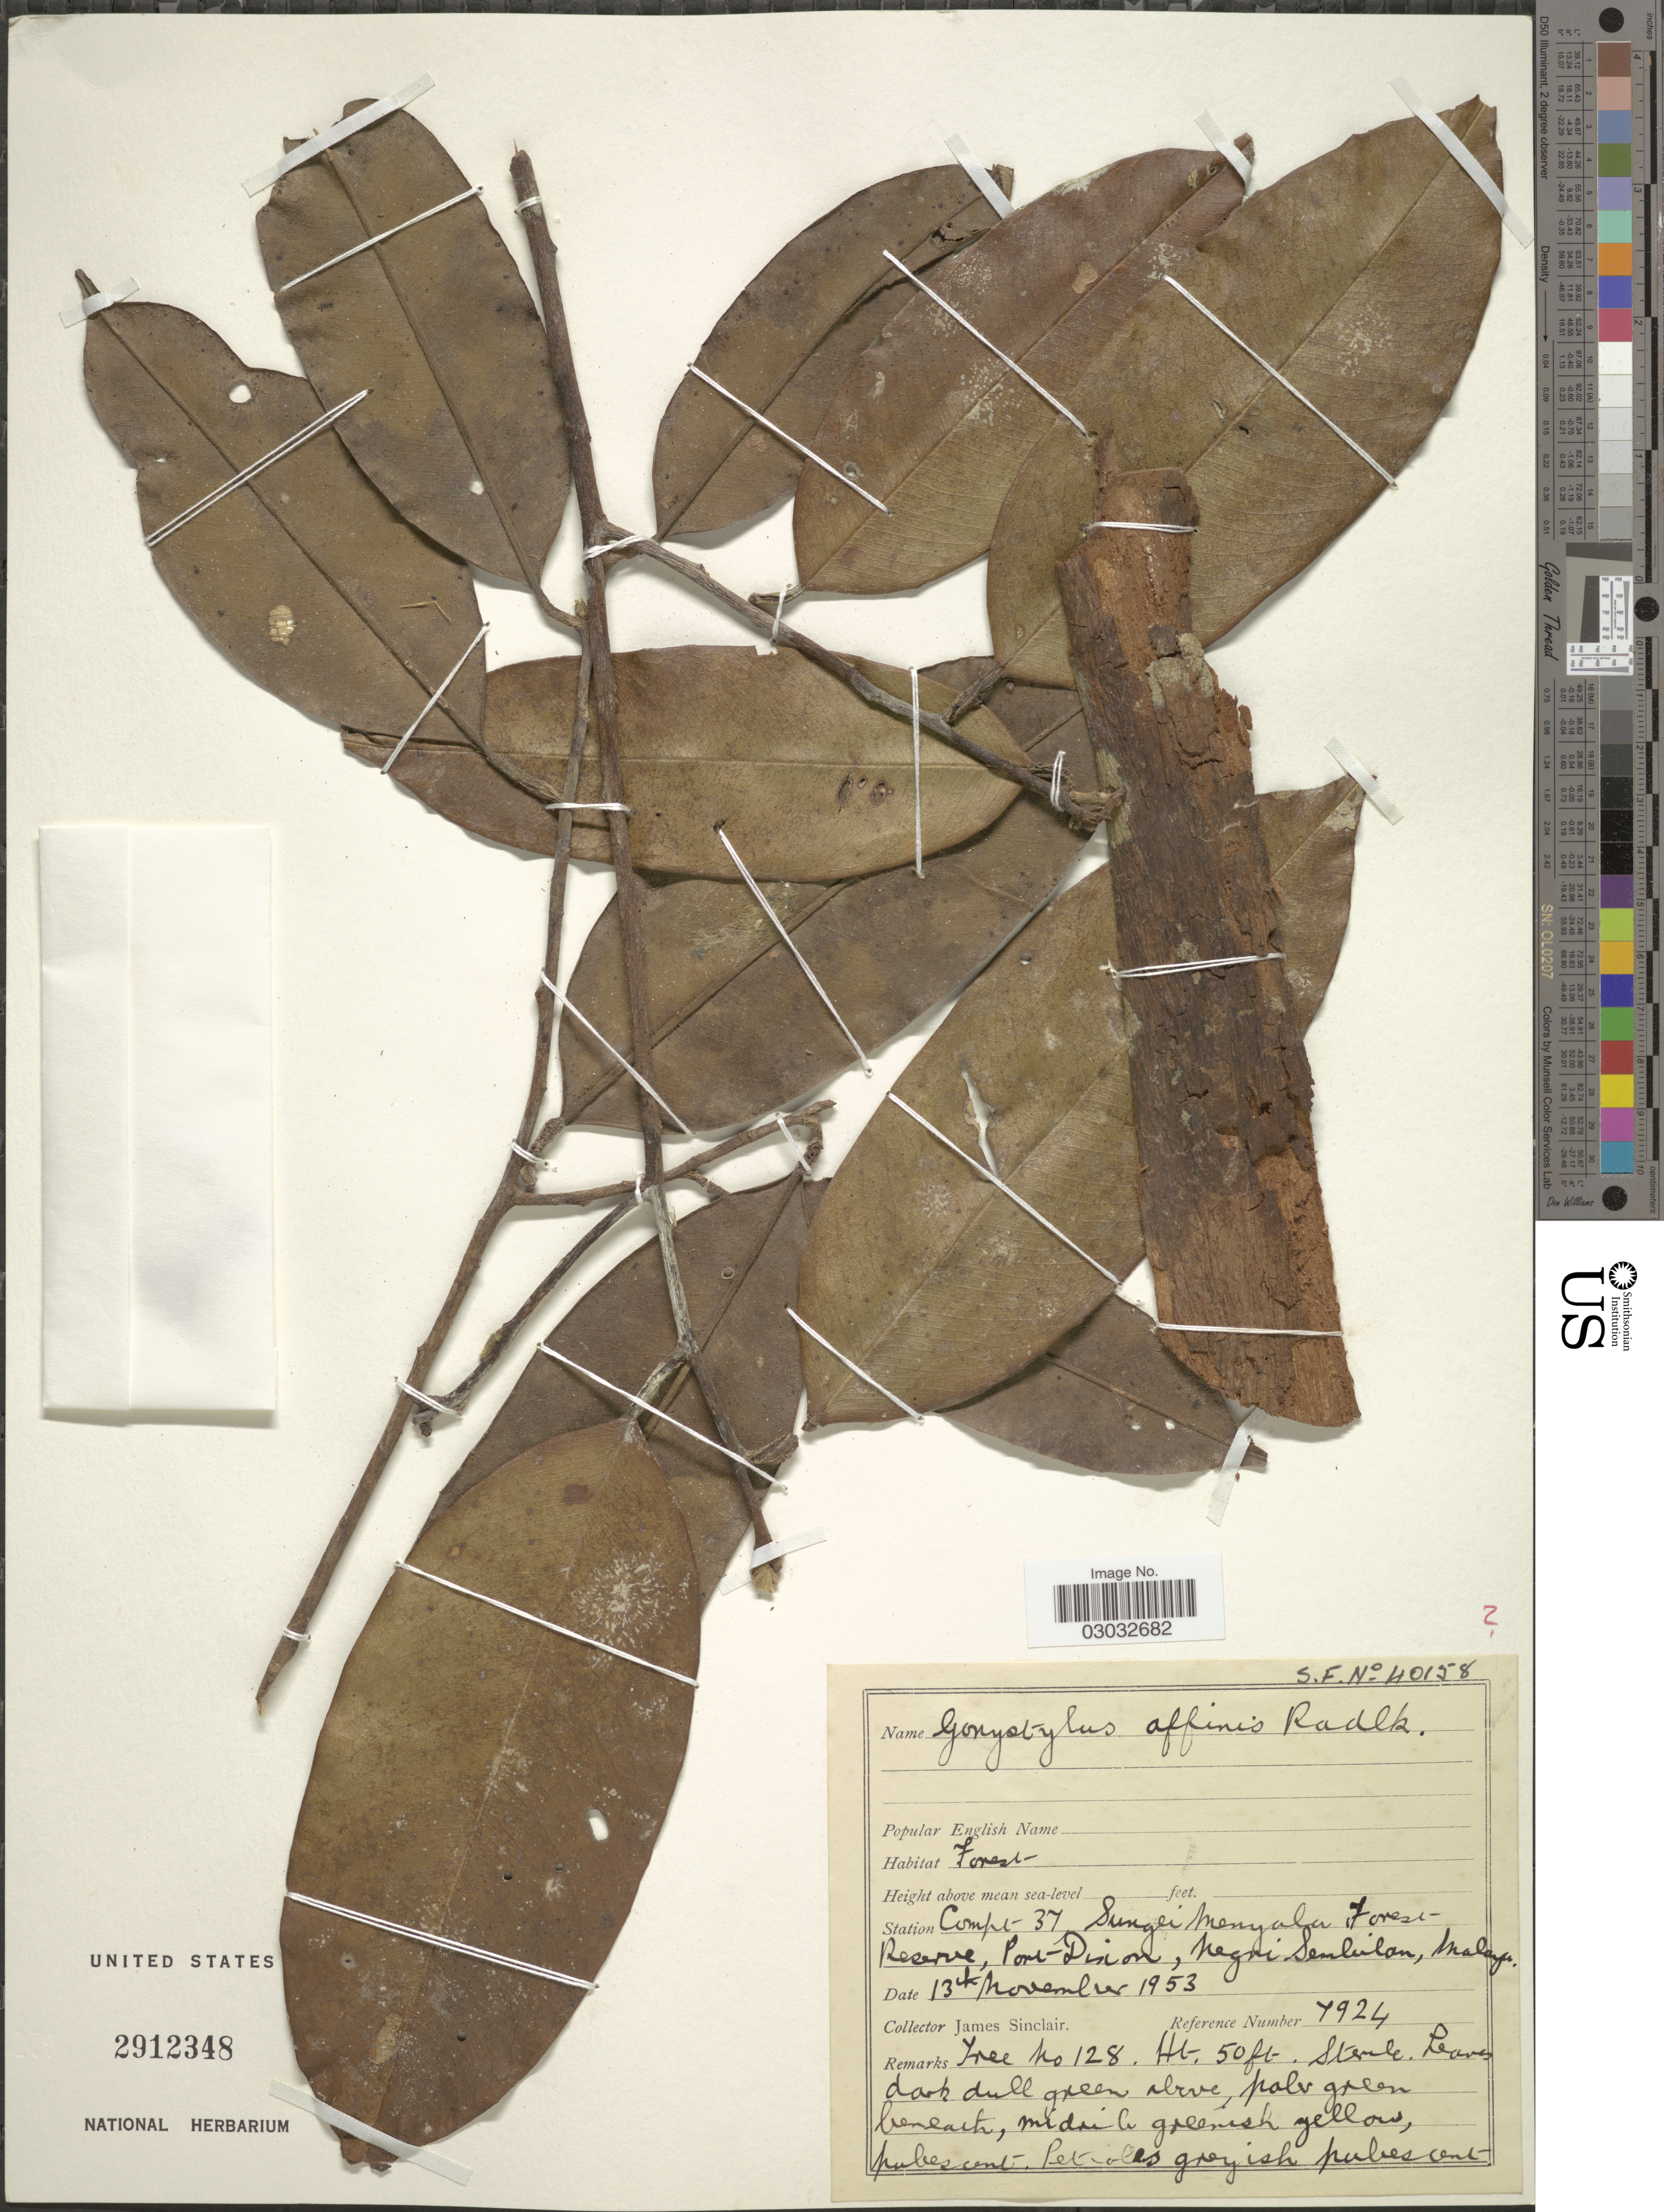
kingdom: Plantae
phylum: Tracheophyta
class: Magnoliopsida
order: Malvales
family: Thymelaeaceae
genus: Gonystylus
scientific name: Gonystylus affinis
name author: Radlk.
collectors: J. Sinclair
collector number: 7924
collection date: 1953-11-13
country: Malaysia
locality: Station Compt 37 Sungei Menyala Forest Reserve, Port-Dixon, Negri Sembilan, Malaya.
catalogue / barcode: US 2912348